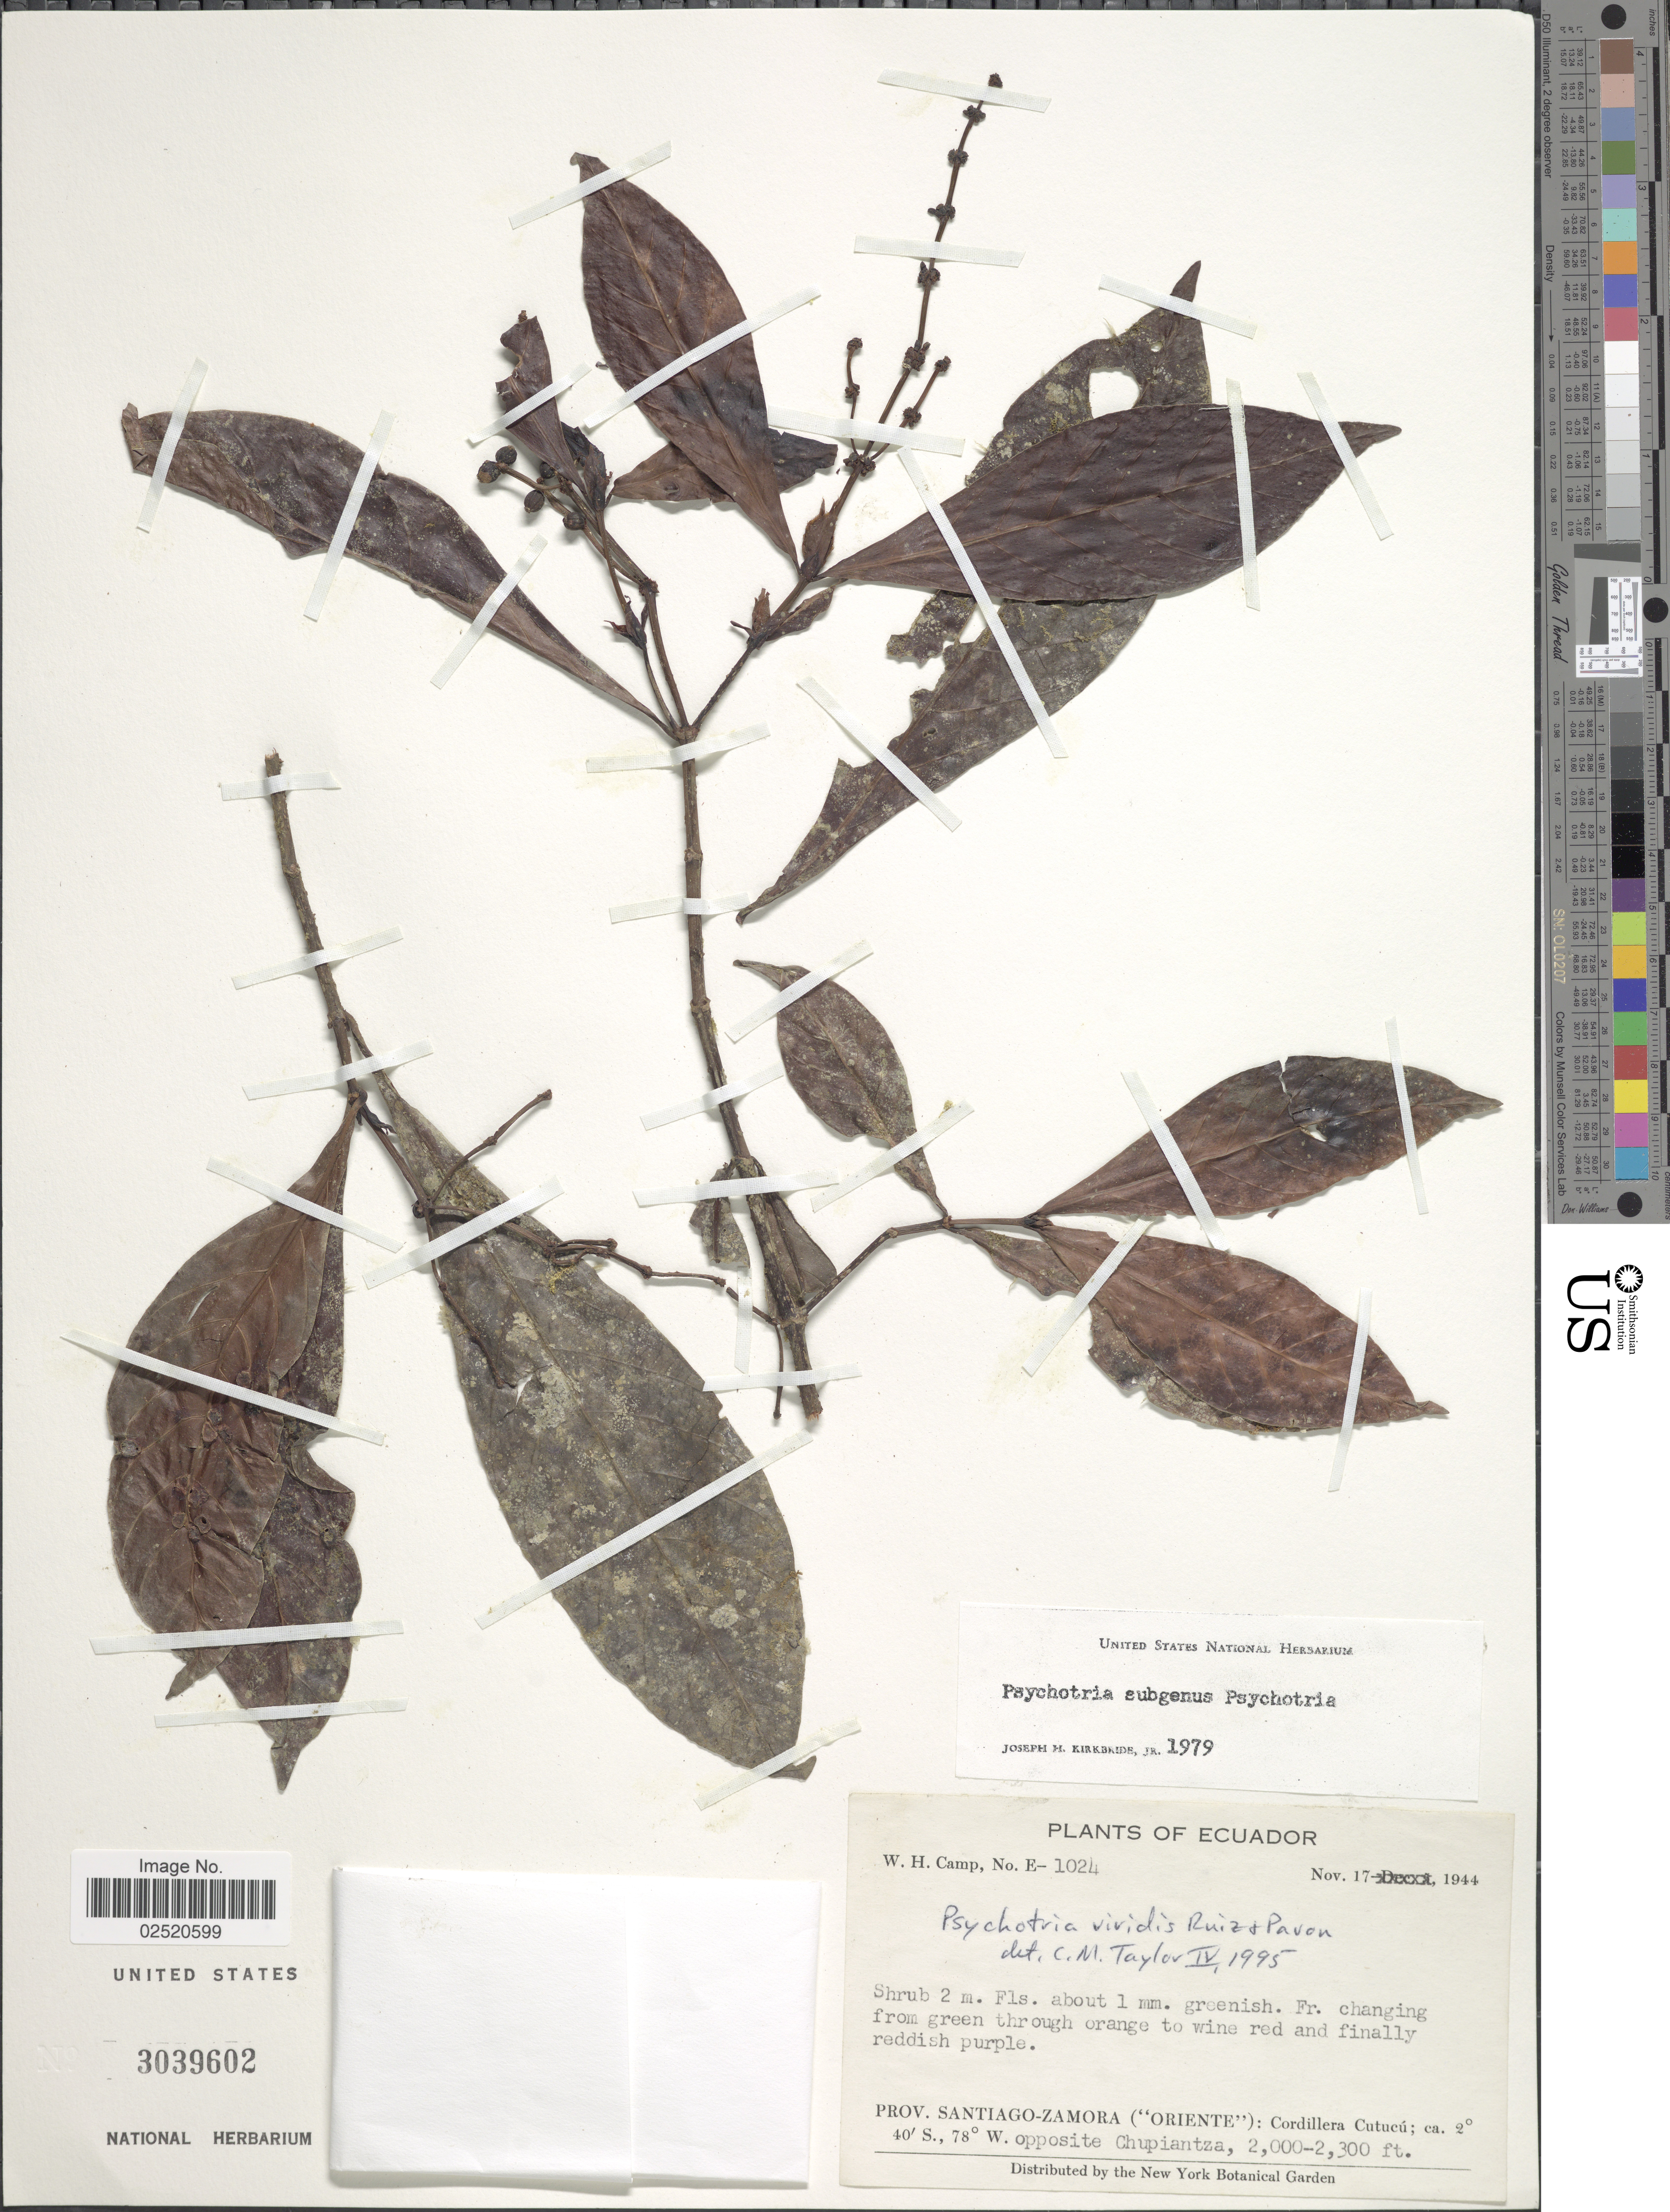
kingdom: Plantae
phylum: Tracheophyta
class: Magnoliopsida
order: Gentianales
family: Rubiaceae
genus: Psychotria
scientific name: Psychotria viridis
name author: Ruiz & Pav.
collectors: W. H. Camp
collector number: E-1024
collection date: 1944-11-17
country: Ecuador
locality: Prov. Santiago-Zamora ("Oriente"): Cordillera Cutucú; opposite Chupiantza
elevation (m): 610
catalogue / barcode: US 3039602